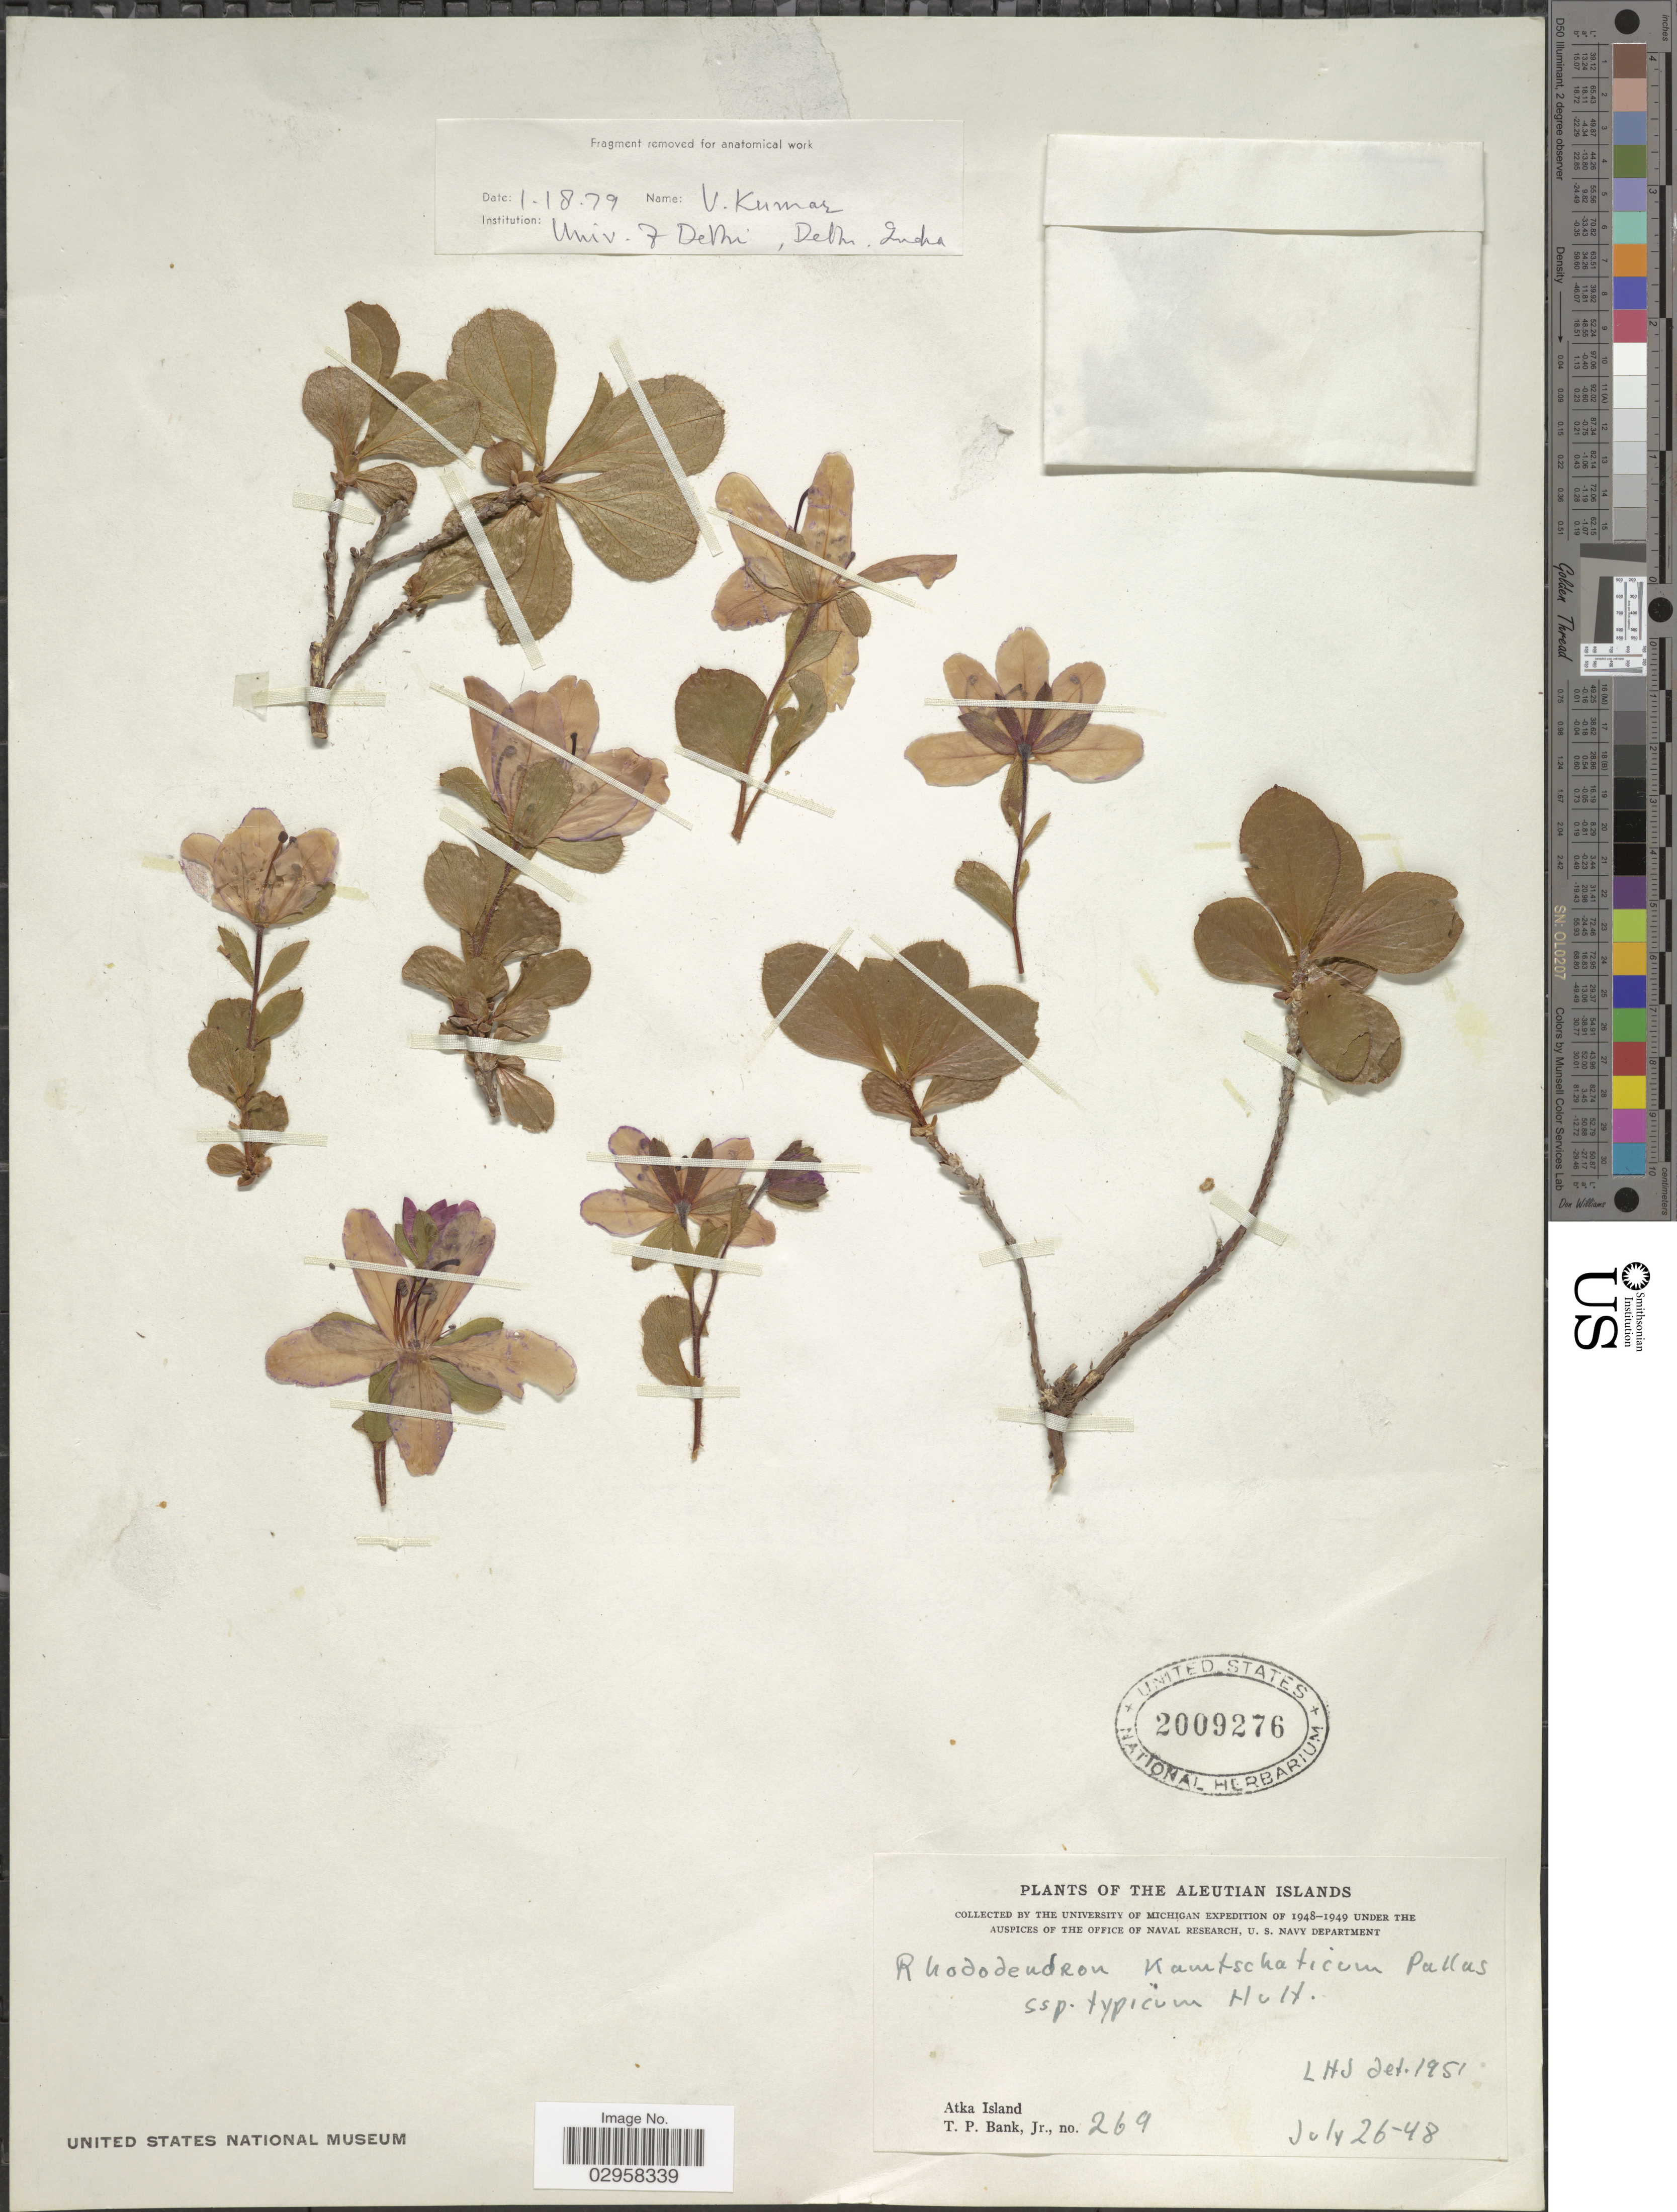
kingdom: Plantae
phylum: Tracheophyta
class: Magnoliopsida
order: Ericales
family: Ericaceae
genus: Rhododendron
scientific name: Rhododendron kamtschaticum subsp. typicum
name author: Pall.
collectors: T. Bank Jr.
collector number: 269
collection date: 1948-07-26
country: United States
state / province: Alaska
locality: The Aleutian Islands. Atka Island.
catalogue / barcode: US 2009276